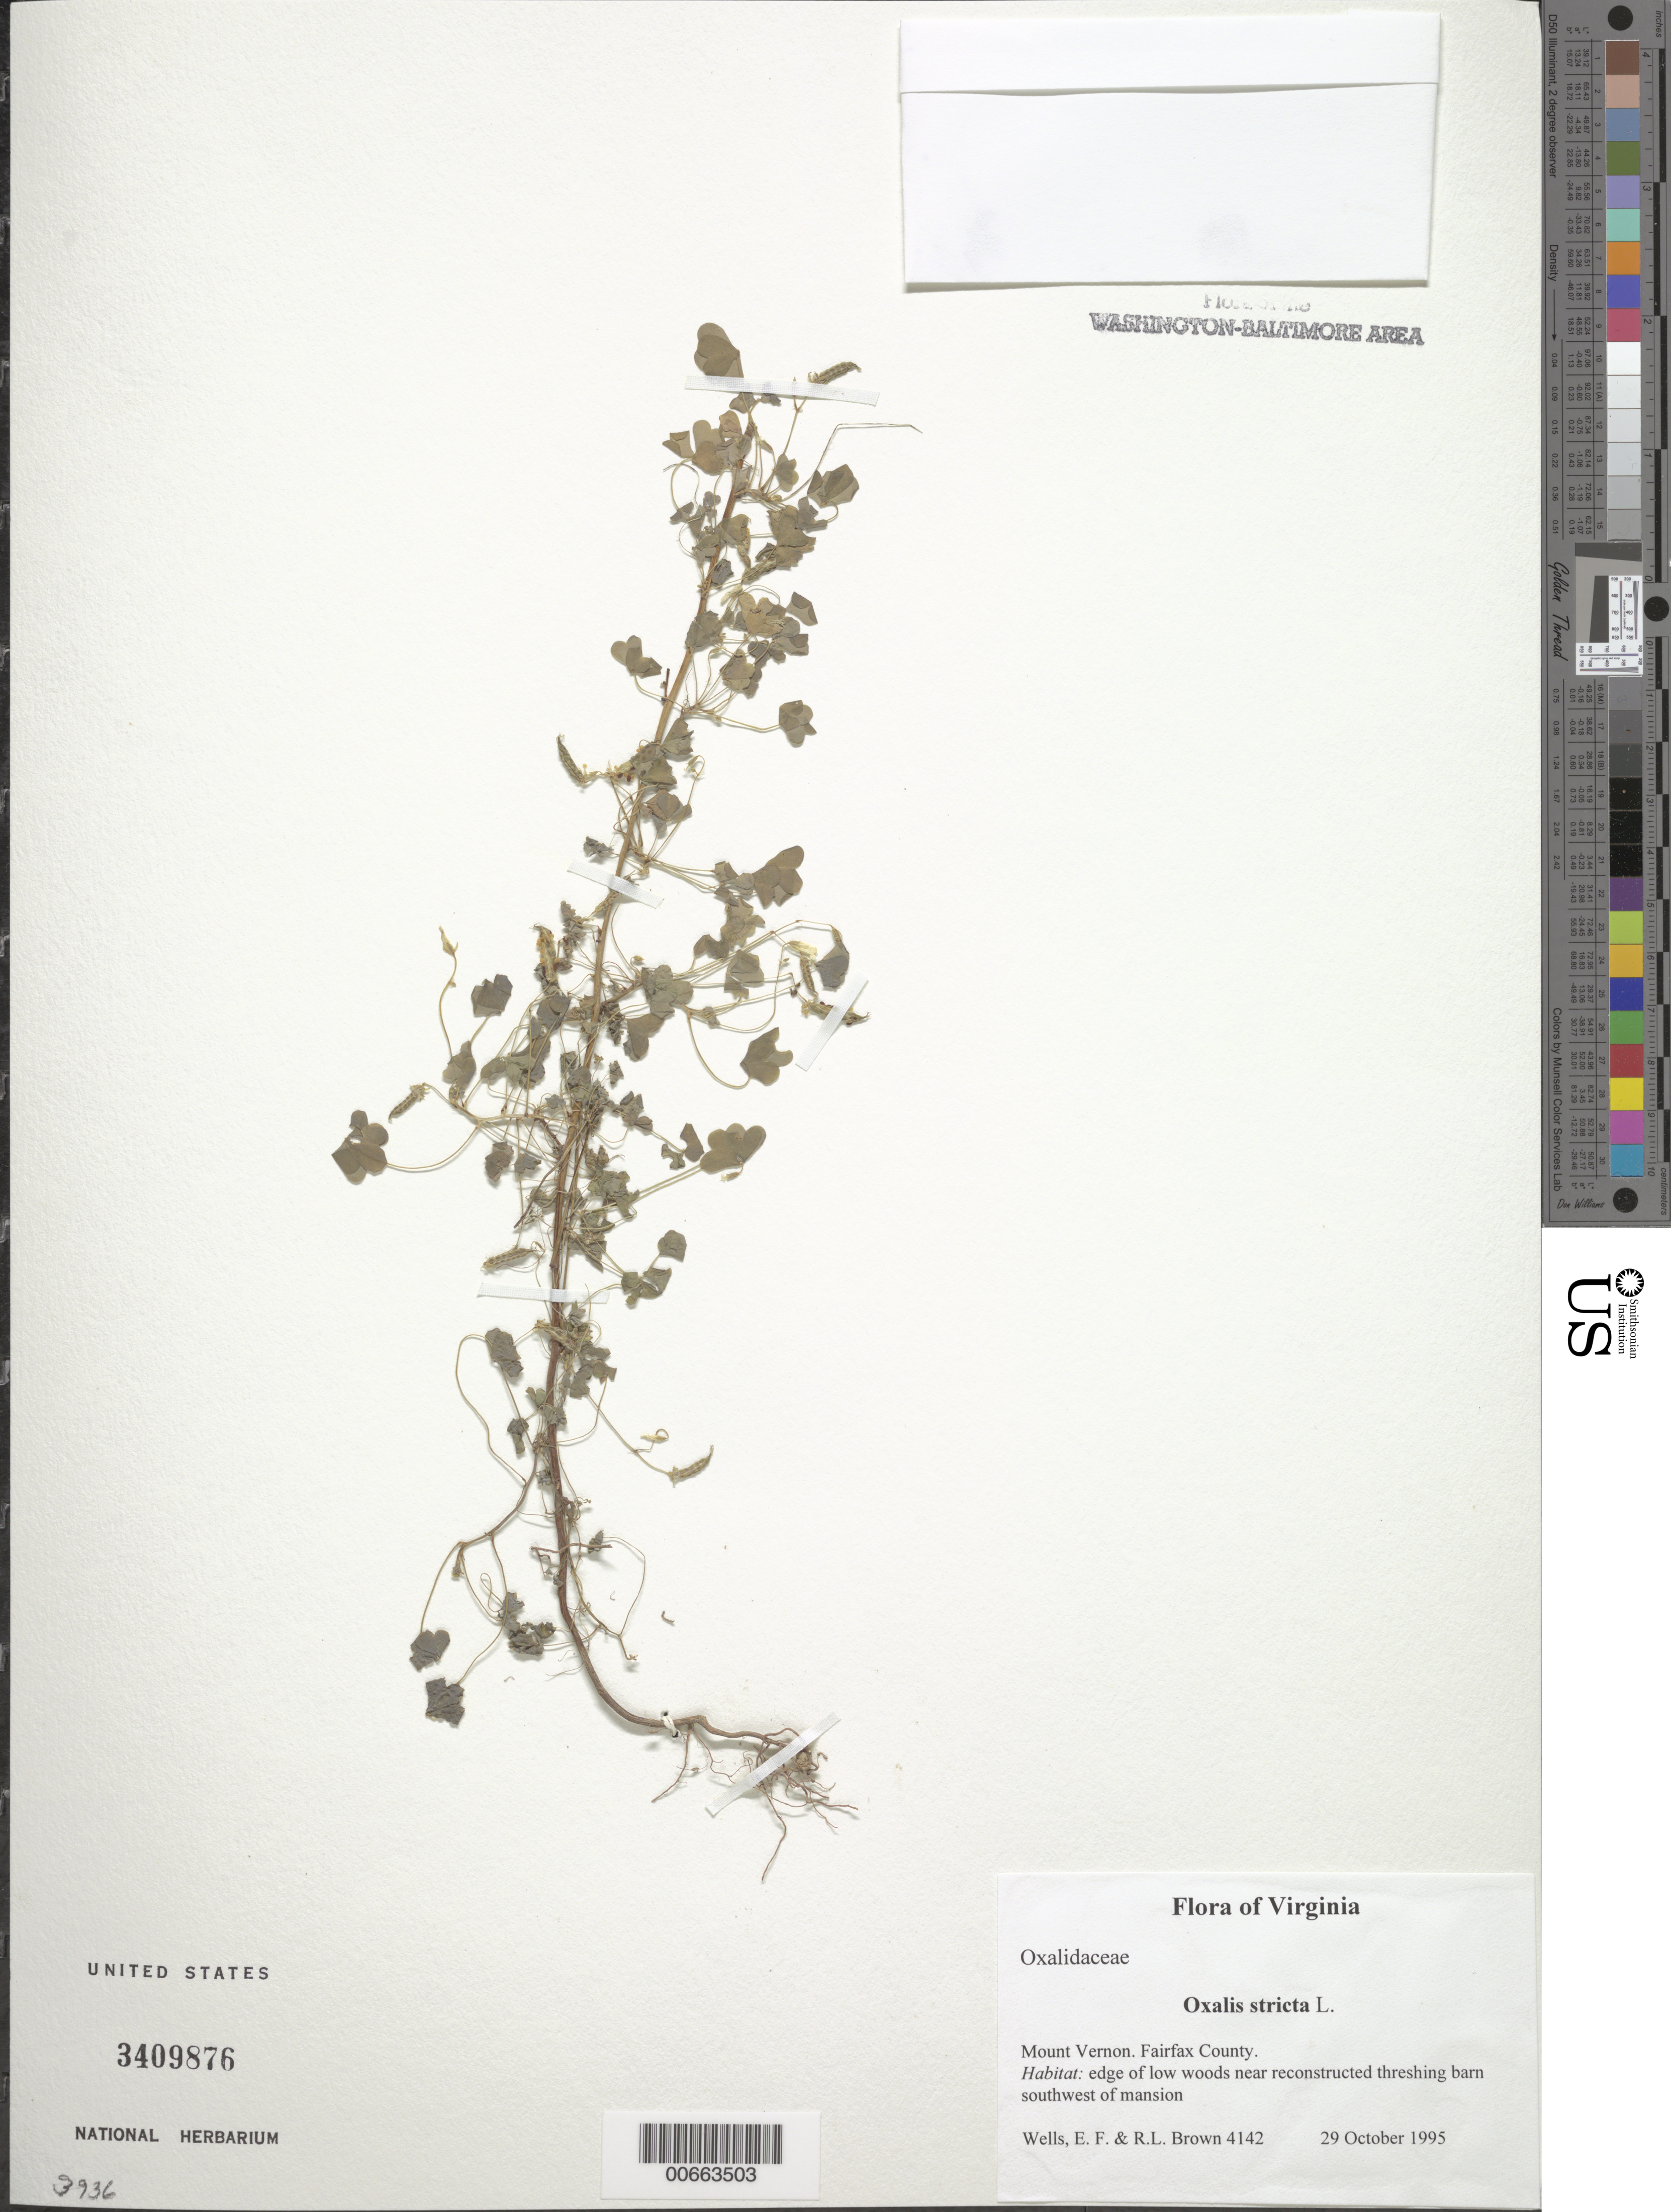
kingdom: Plantae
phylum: Tracheophyta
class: Magnoliopsida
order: Oxalidales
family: Oxalidaceae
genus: Oxalis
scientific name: Oxalis stricta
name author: L.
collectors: E. F. Wells & R. L. Brown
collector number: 4142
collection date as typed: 29 Oct 1995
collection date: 1995-10-29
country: United States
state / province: Virginia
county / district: Fairfax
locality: Mount Vernon. Near reconstructed threshing barn southwest of mansion.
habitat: Edge of low woods.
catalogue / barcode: US 3409876